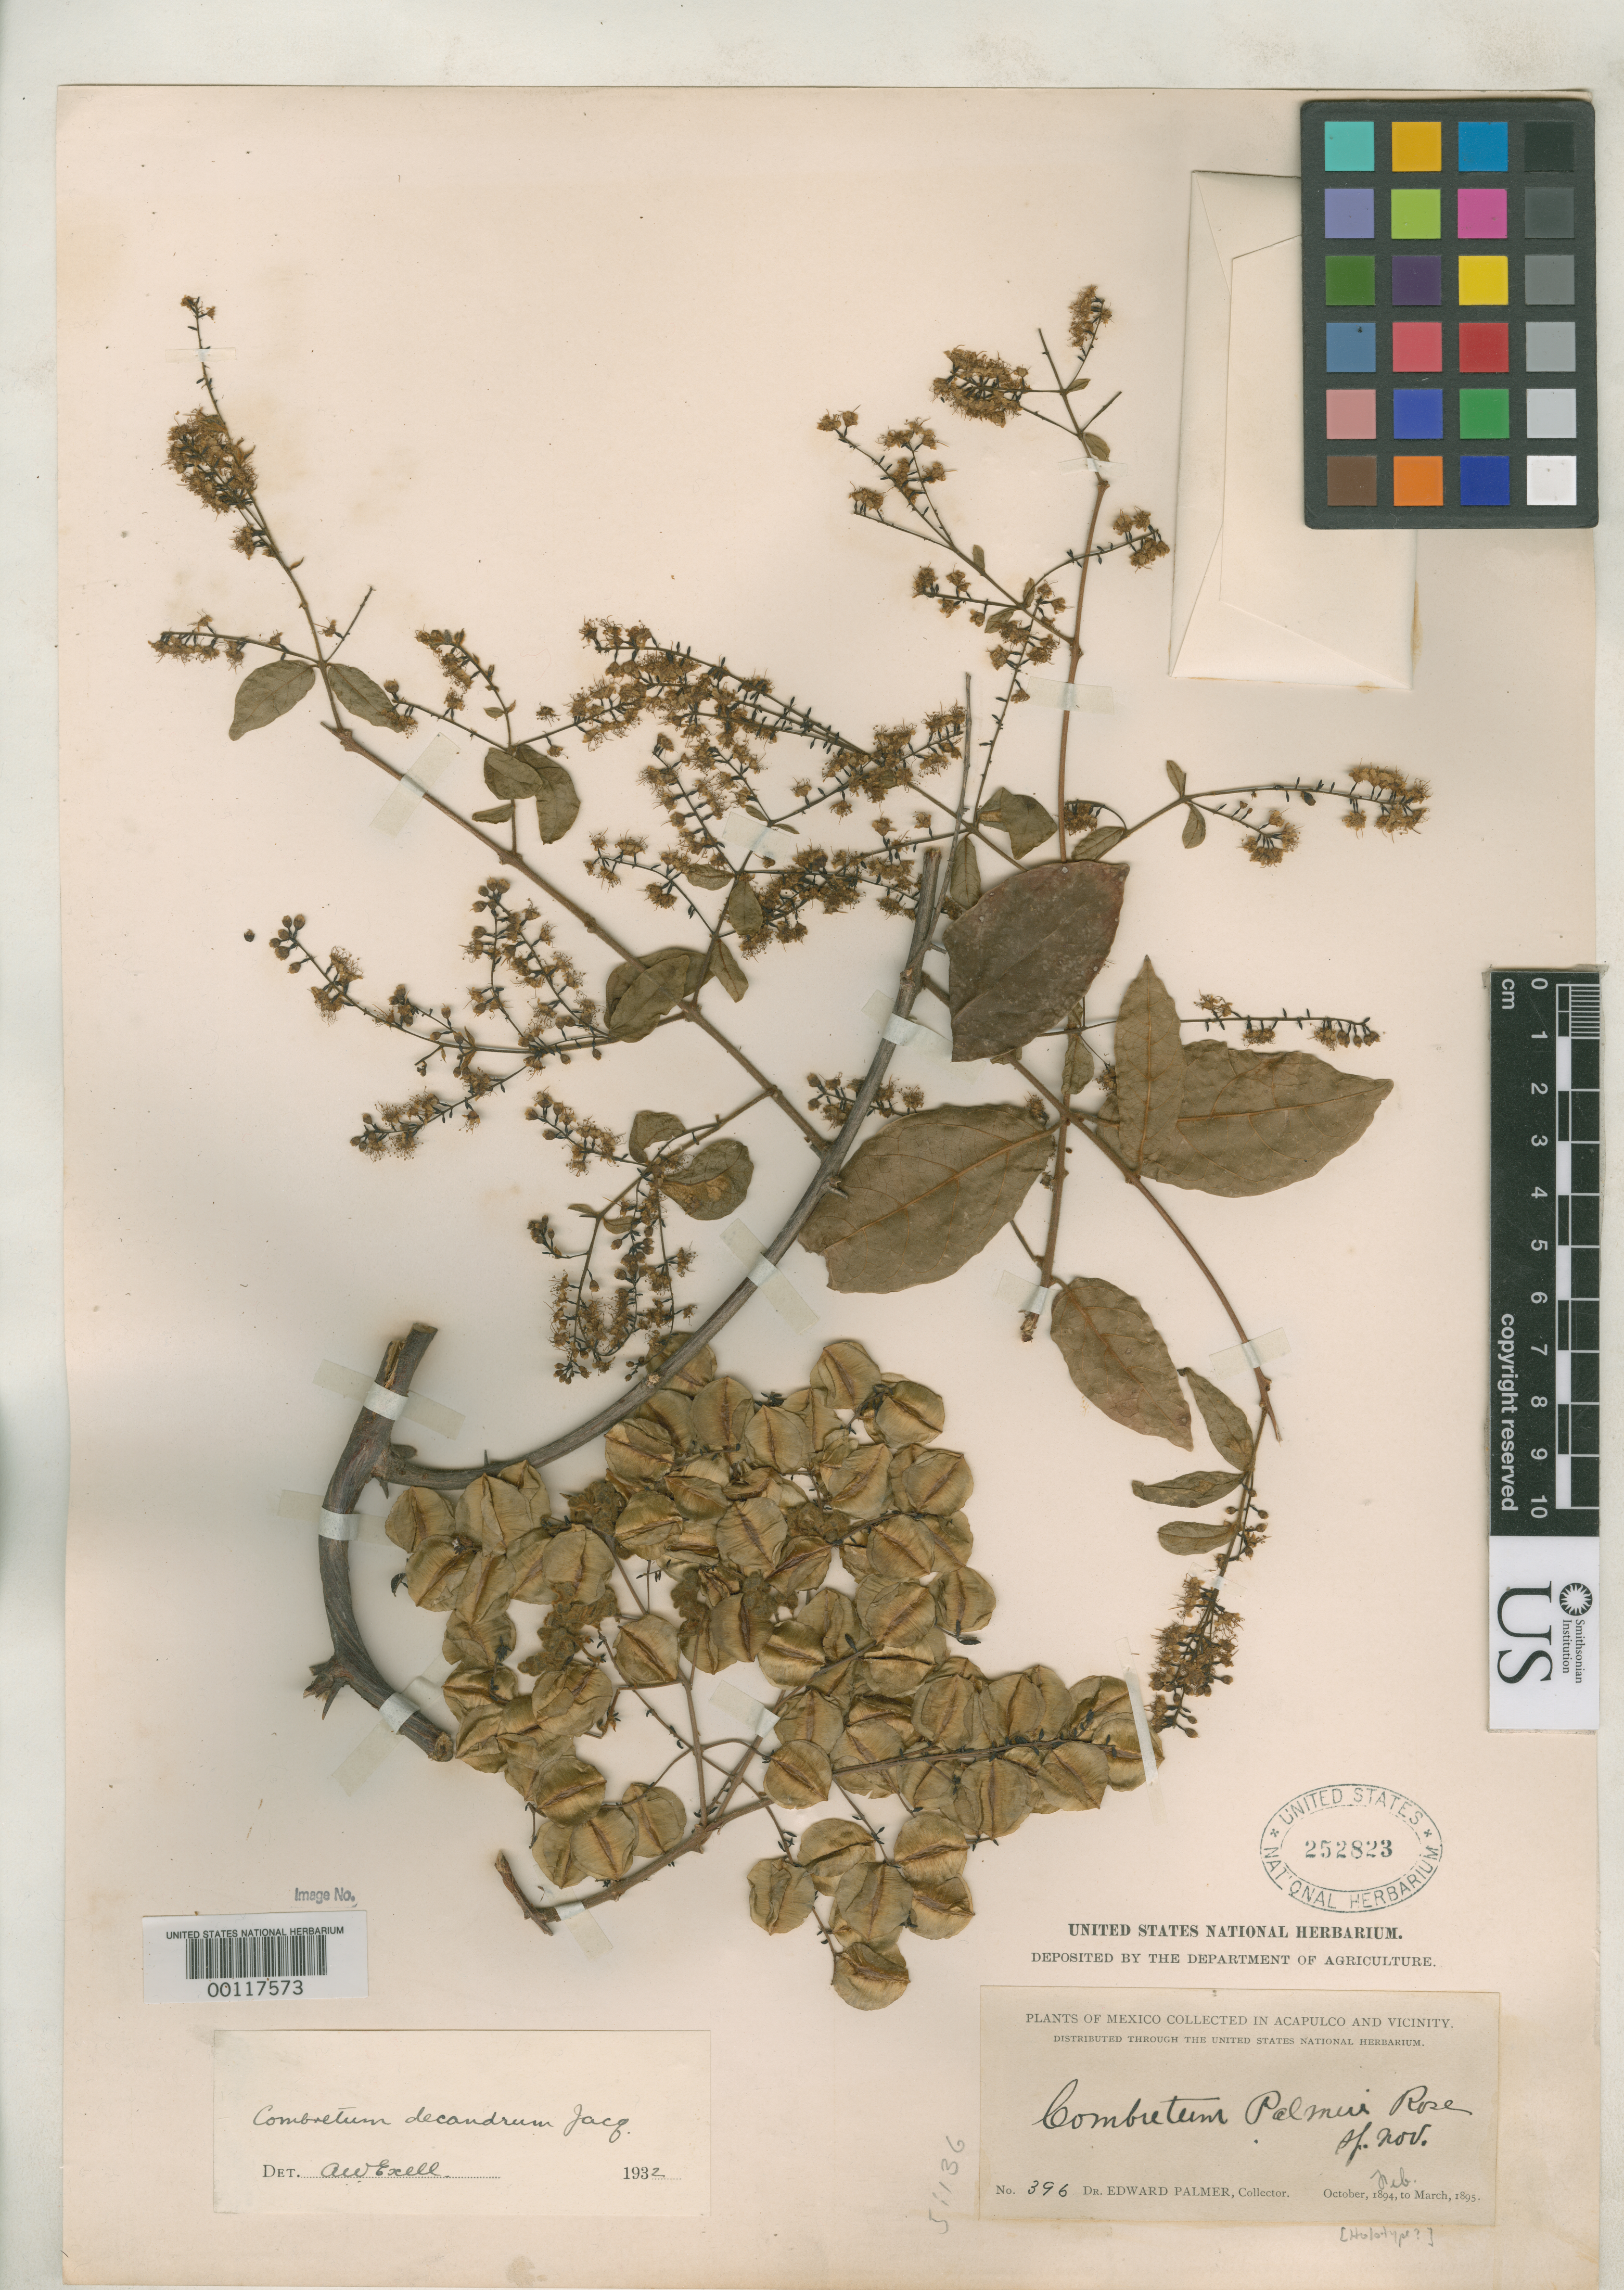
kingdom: Plantae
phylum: Tracheophyta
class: Magnoliopsida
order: Myrtales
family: Combretaceae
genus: Combretum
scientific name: Combretum palmeri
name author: Rose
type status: Holotype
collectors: E. Palmer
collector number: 396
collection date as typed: Feb 1895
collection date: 1895-02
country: Mexico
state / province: Guerrero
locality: Near Acapulco.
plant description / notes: One of two original sheets at US (252823, 252824); this is the only sheet annotated "Feb." as cited in protologue, and thus presumably the holotype.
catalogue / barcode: US 252823